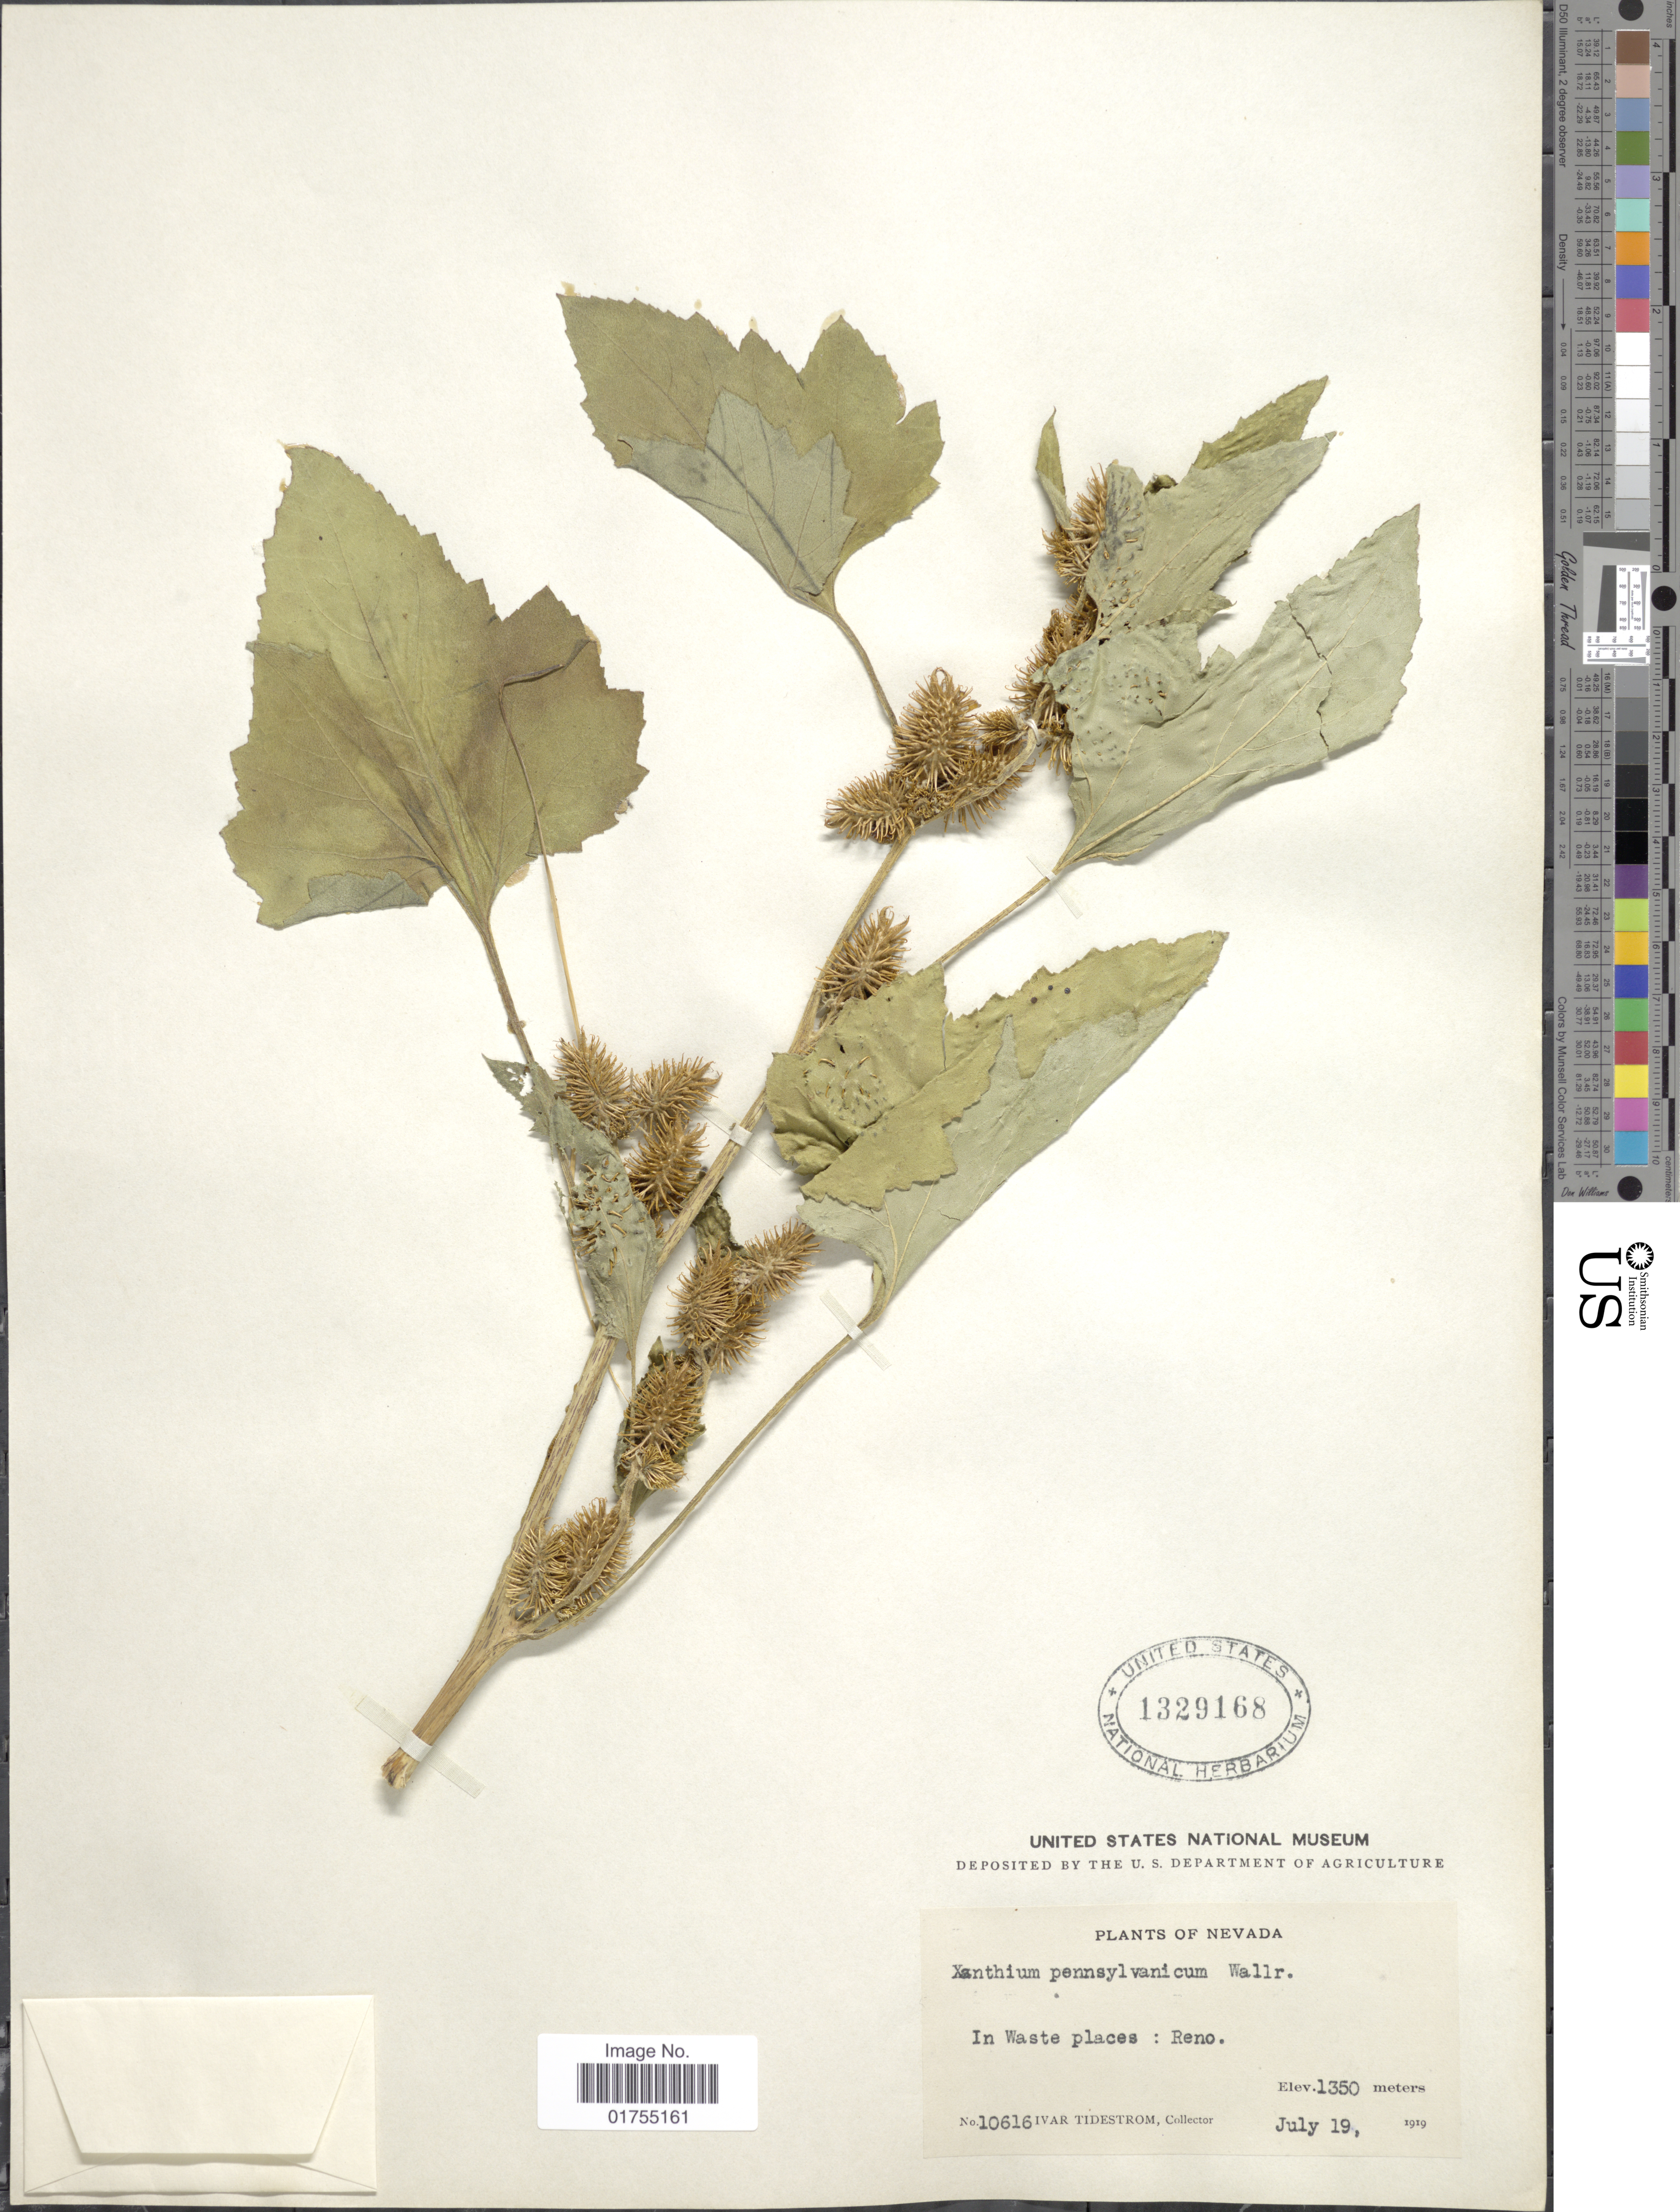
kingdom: Plantae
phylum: Tracheophyta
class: Magnoliopsida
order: Asterales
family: Asteraceae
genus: Xanthium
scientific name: Xanthium strumarium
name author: L.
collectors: I. F. Tidestrom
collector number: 10616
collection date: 1919-07-19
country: United States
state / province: Nevada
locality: Reno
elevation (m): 1350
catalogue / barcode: US 1329168